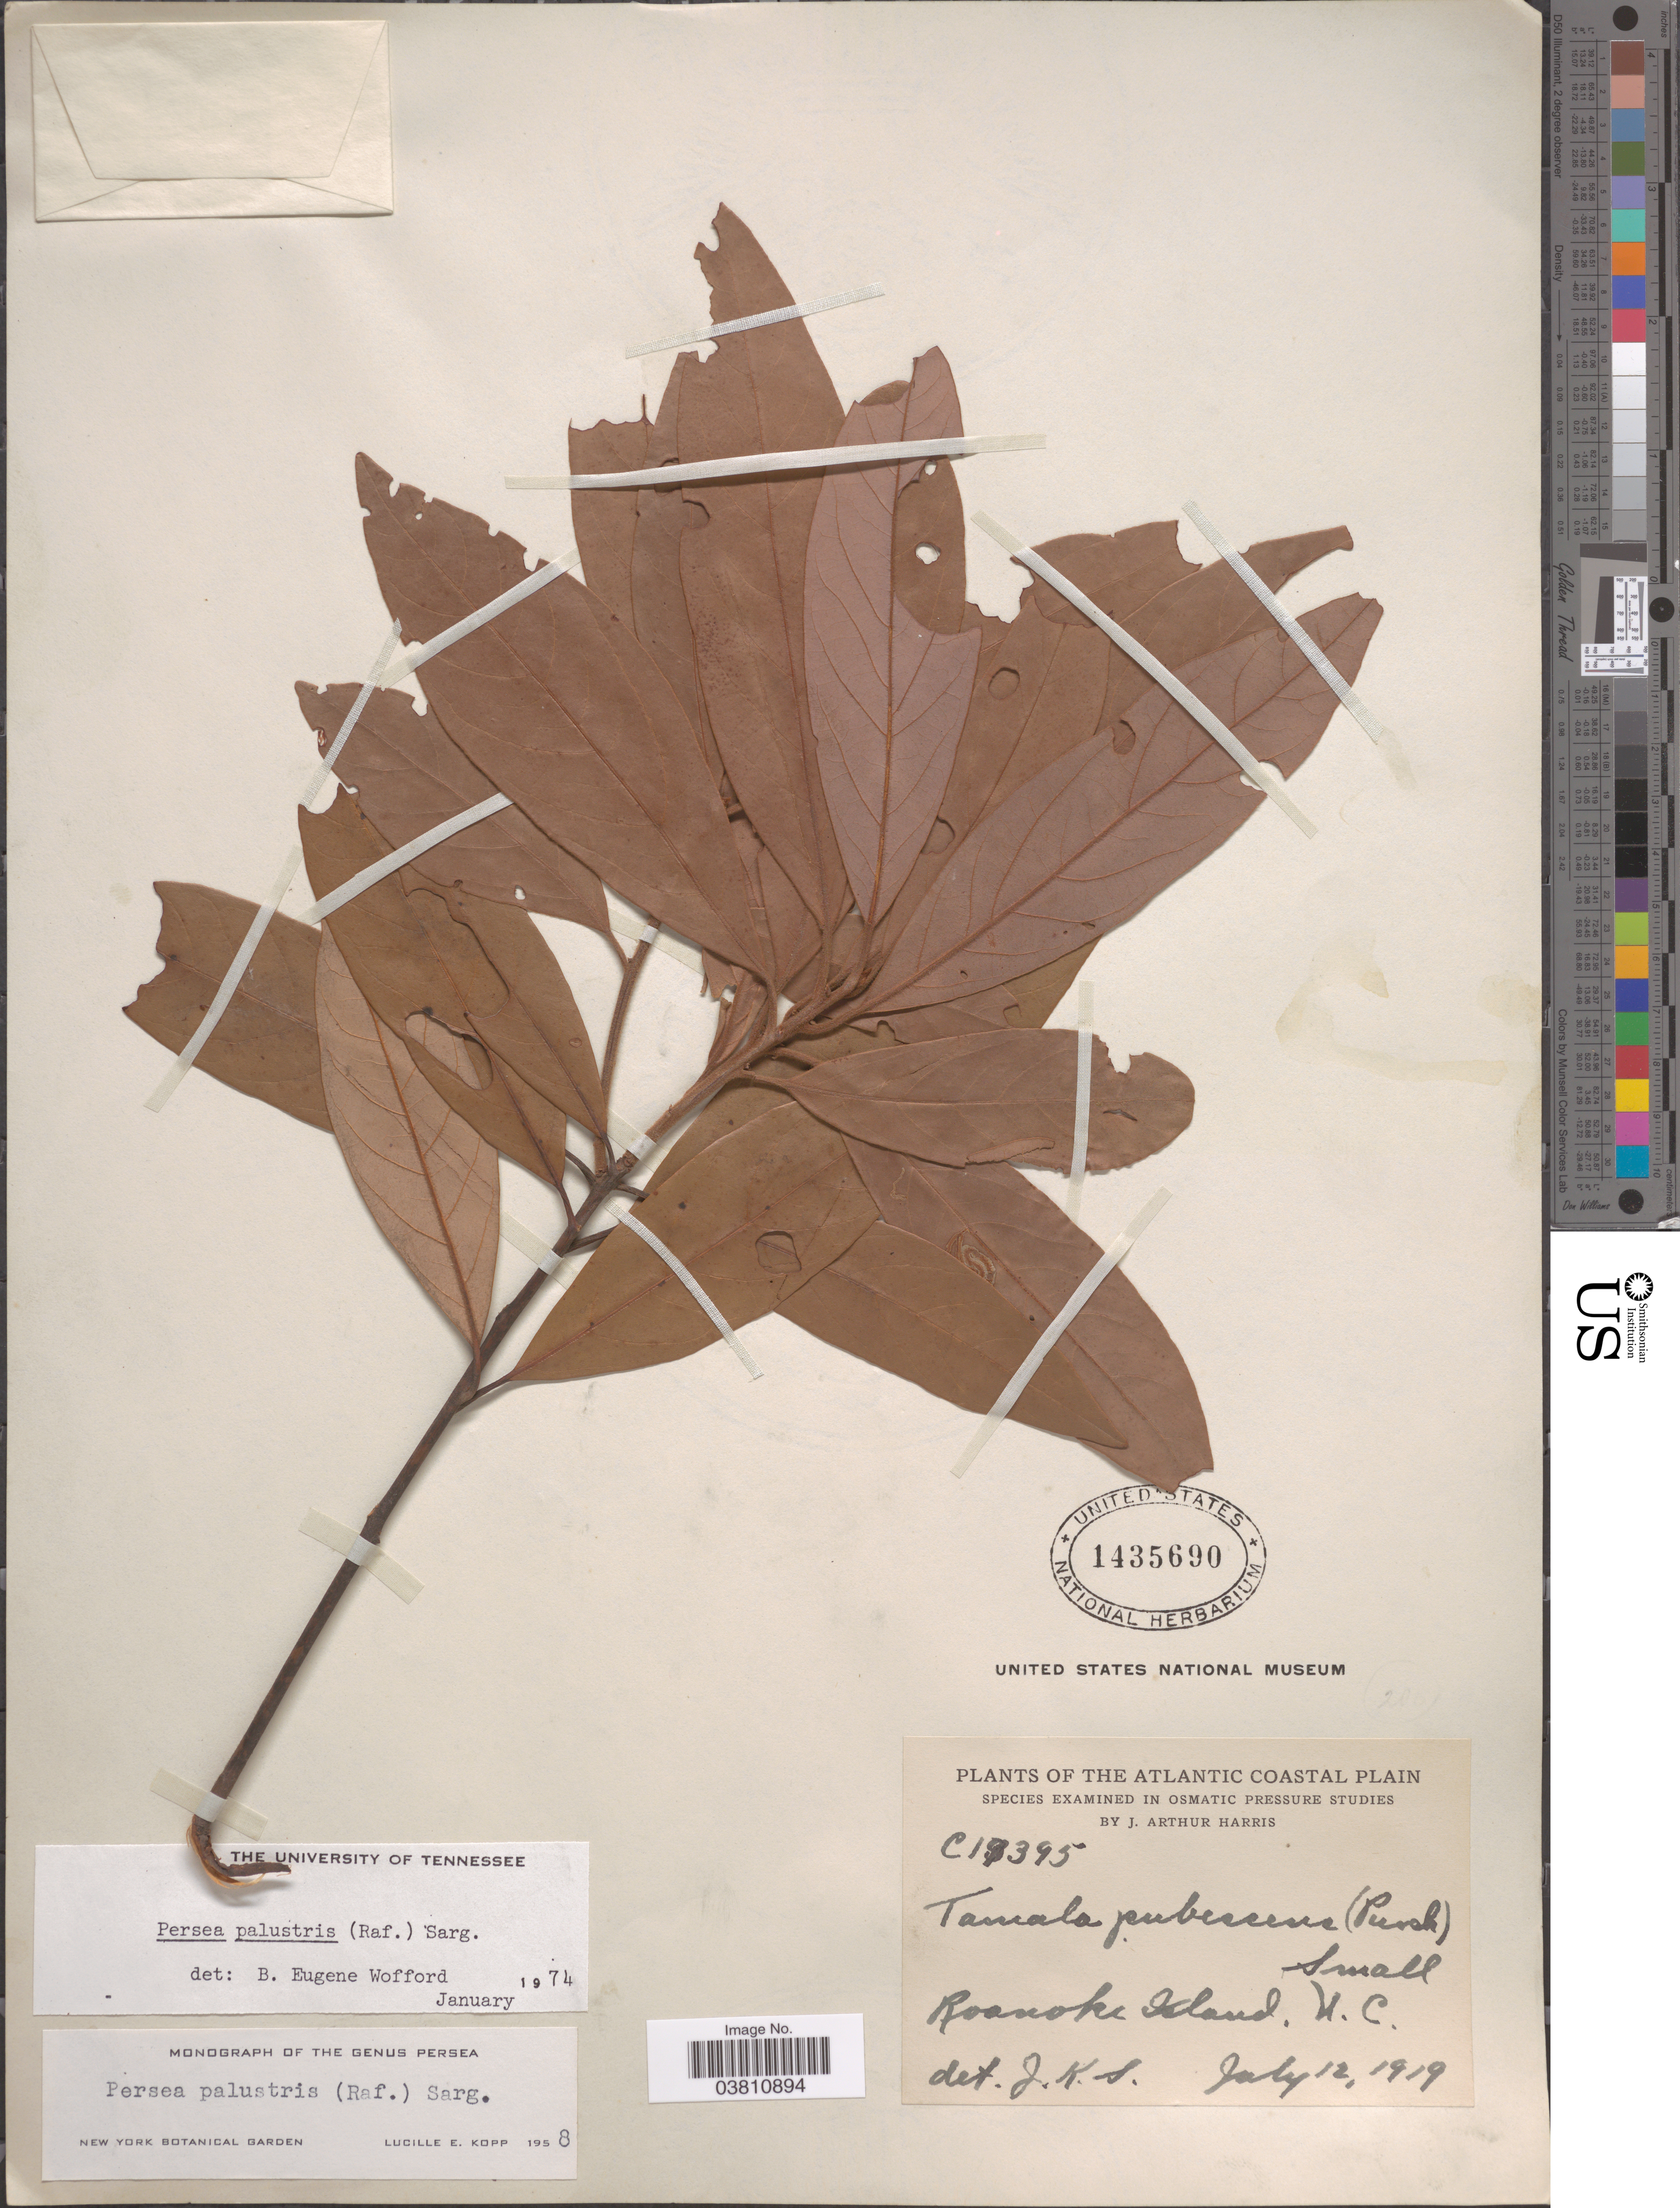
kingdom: Plantae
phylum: Tracheophyta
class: Magnoliopsida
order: Laurales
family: Lauraceae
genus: Persea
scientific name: Persea palustris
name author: (Raf.) Sarg.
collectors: J. A. Harris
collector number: C17395*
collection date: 1919-07-12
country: United States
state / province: North Carolina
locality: The Atlantic Coastal Plain. Roanoke Island.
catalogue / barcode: US 1435690